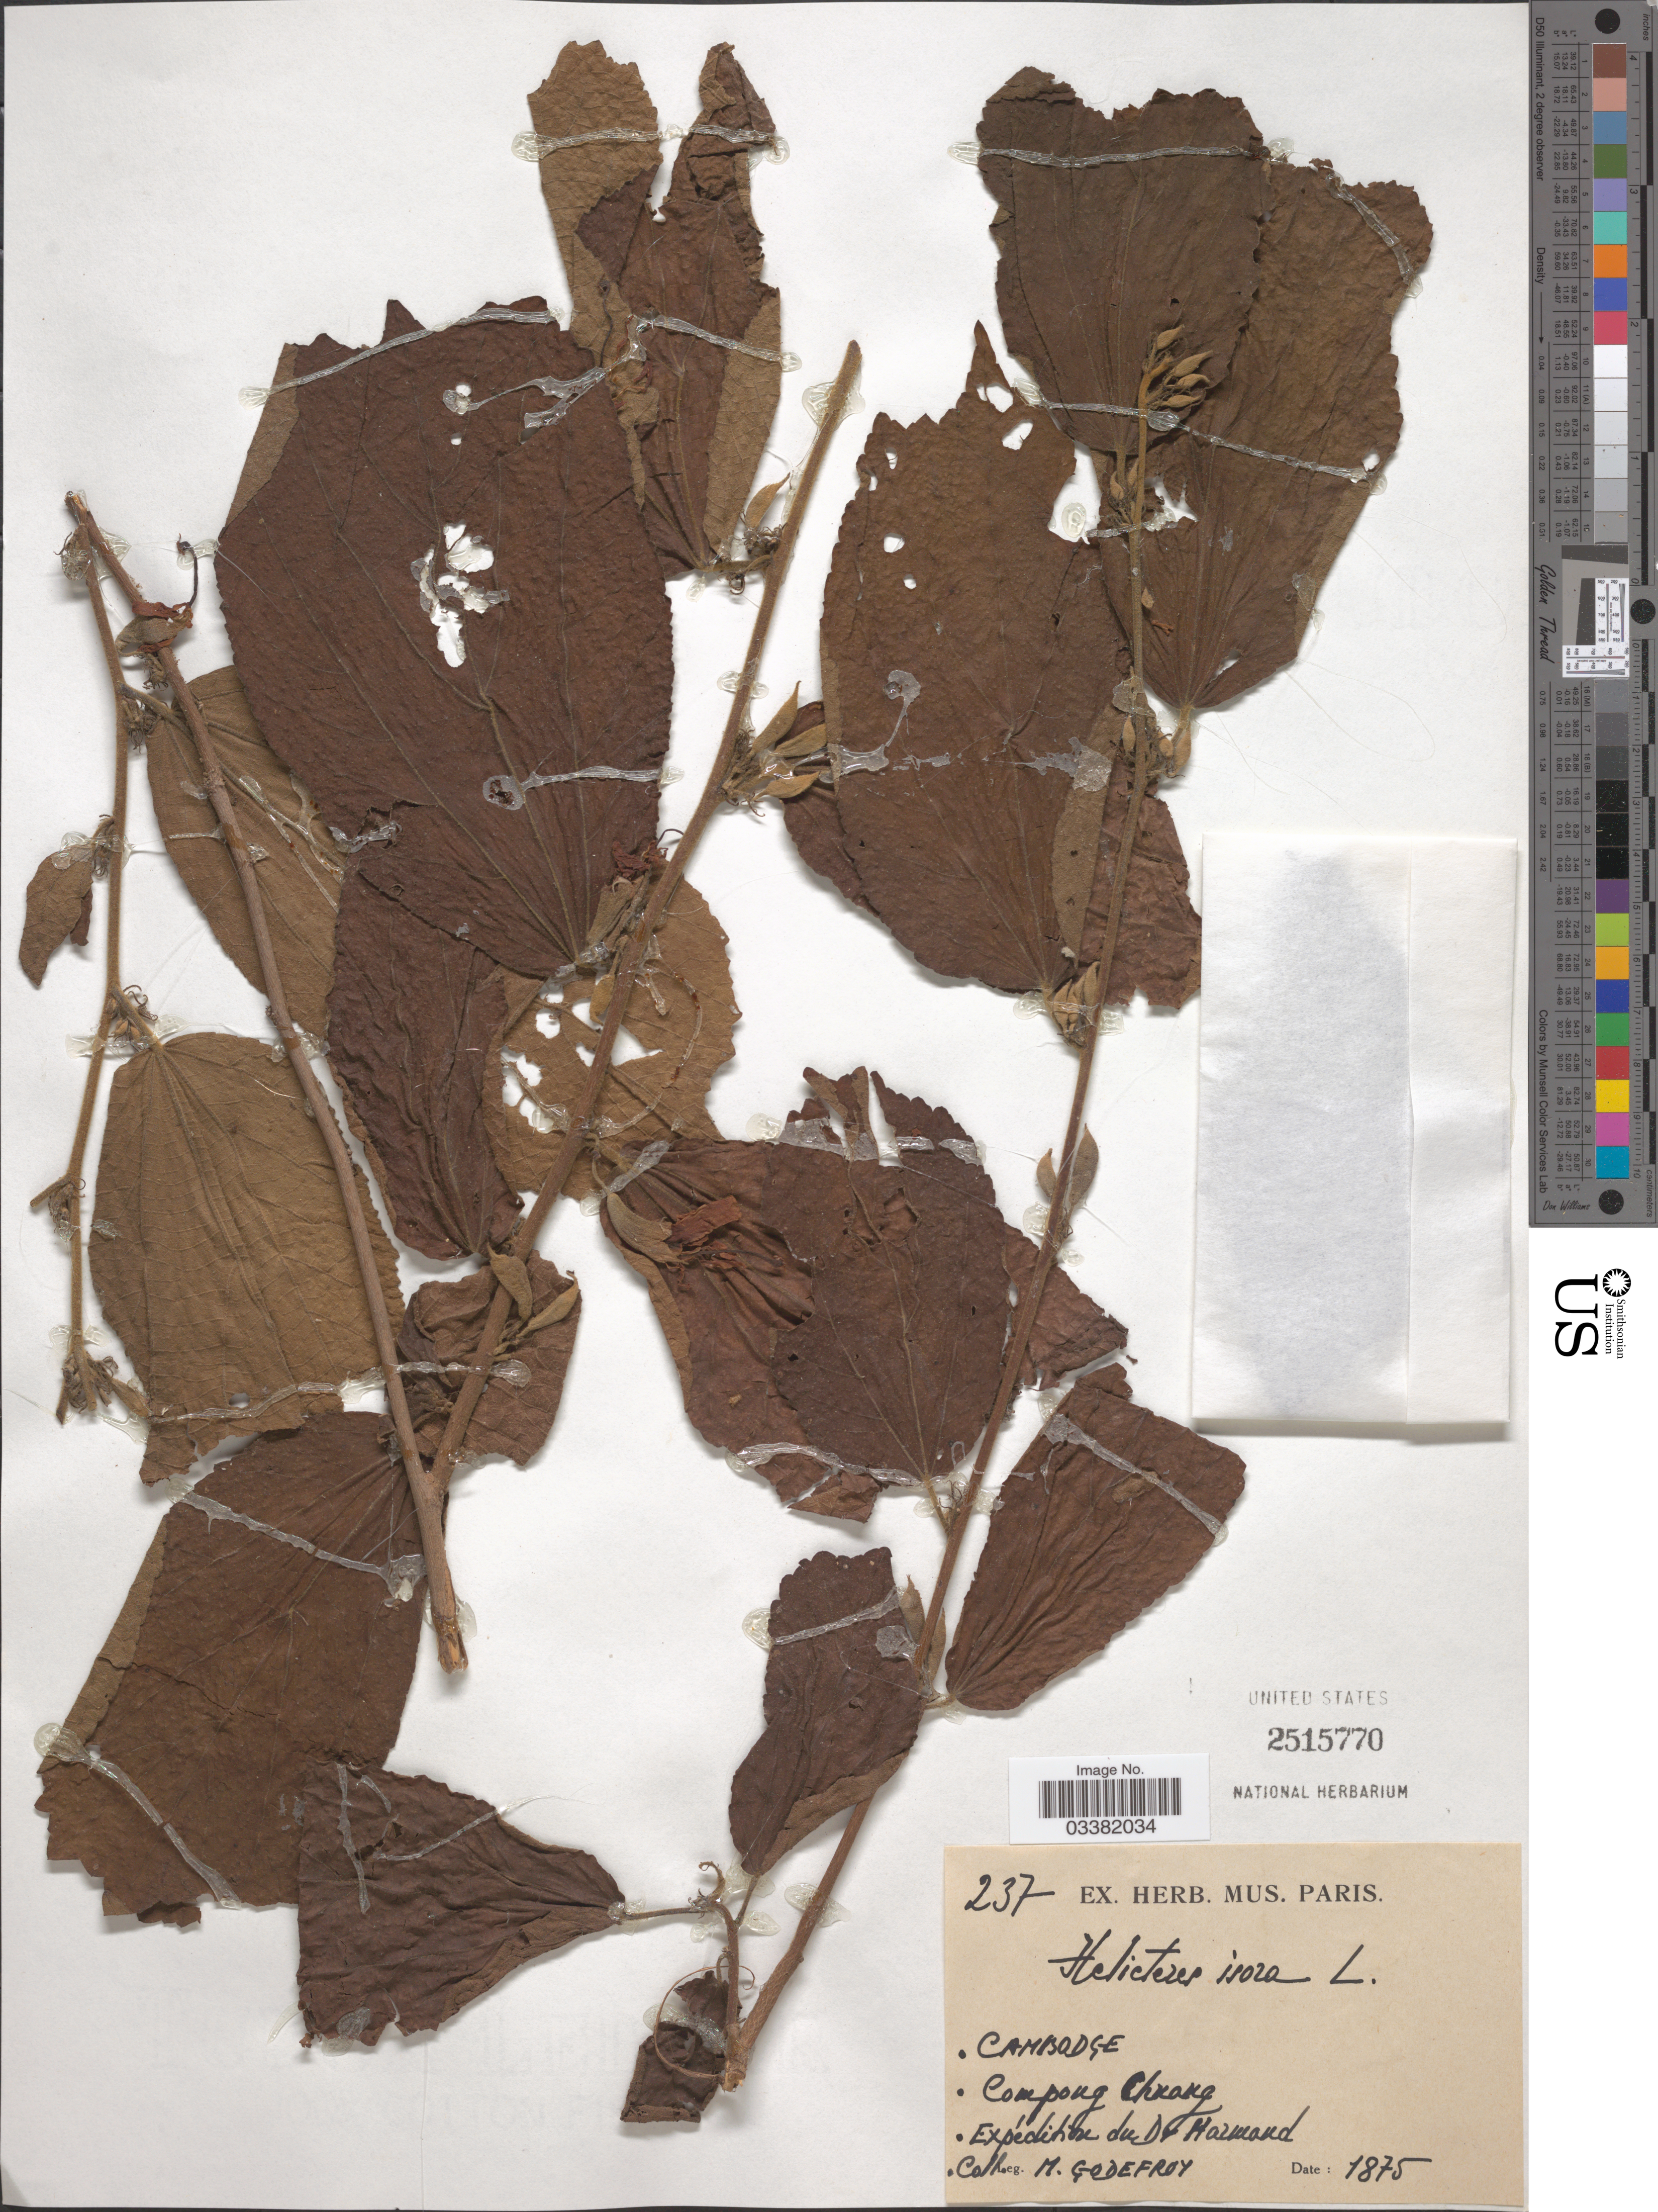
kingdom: Plantae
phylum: Tracheophyta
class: Magnoliopsida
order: Malvales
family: Malvaceae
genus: Helicteres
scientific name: Helicteres isora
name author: L.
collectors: M. Godefroy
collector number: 237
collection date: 1875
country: Cambodia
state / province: Kampong Chhnang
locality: Cambodge. Compong Chnang.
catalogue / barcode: US 2515770